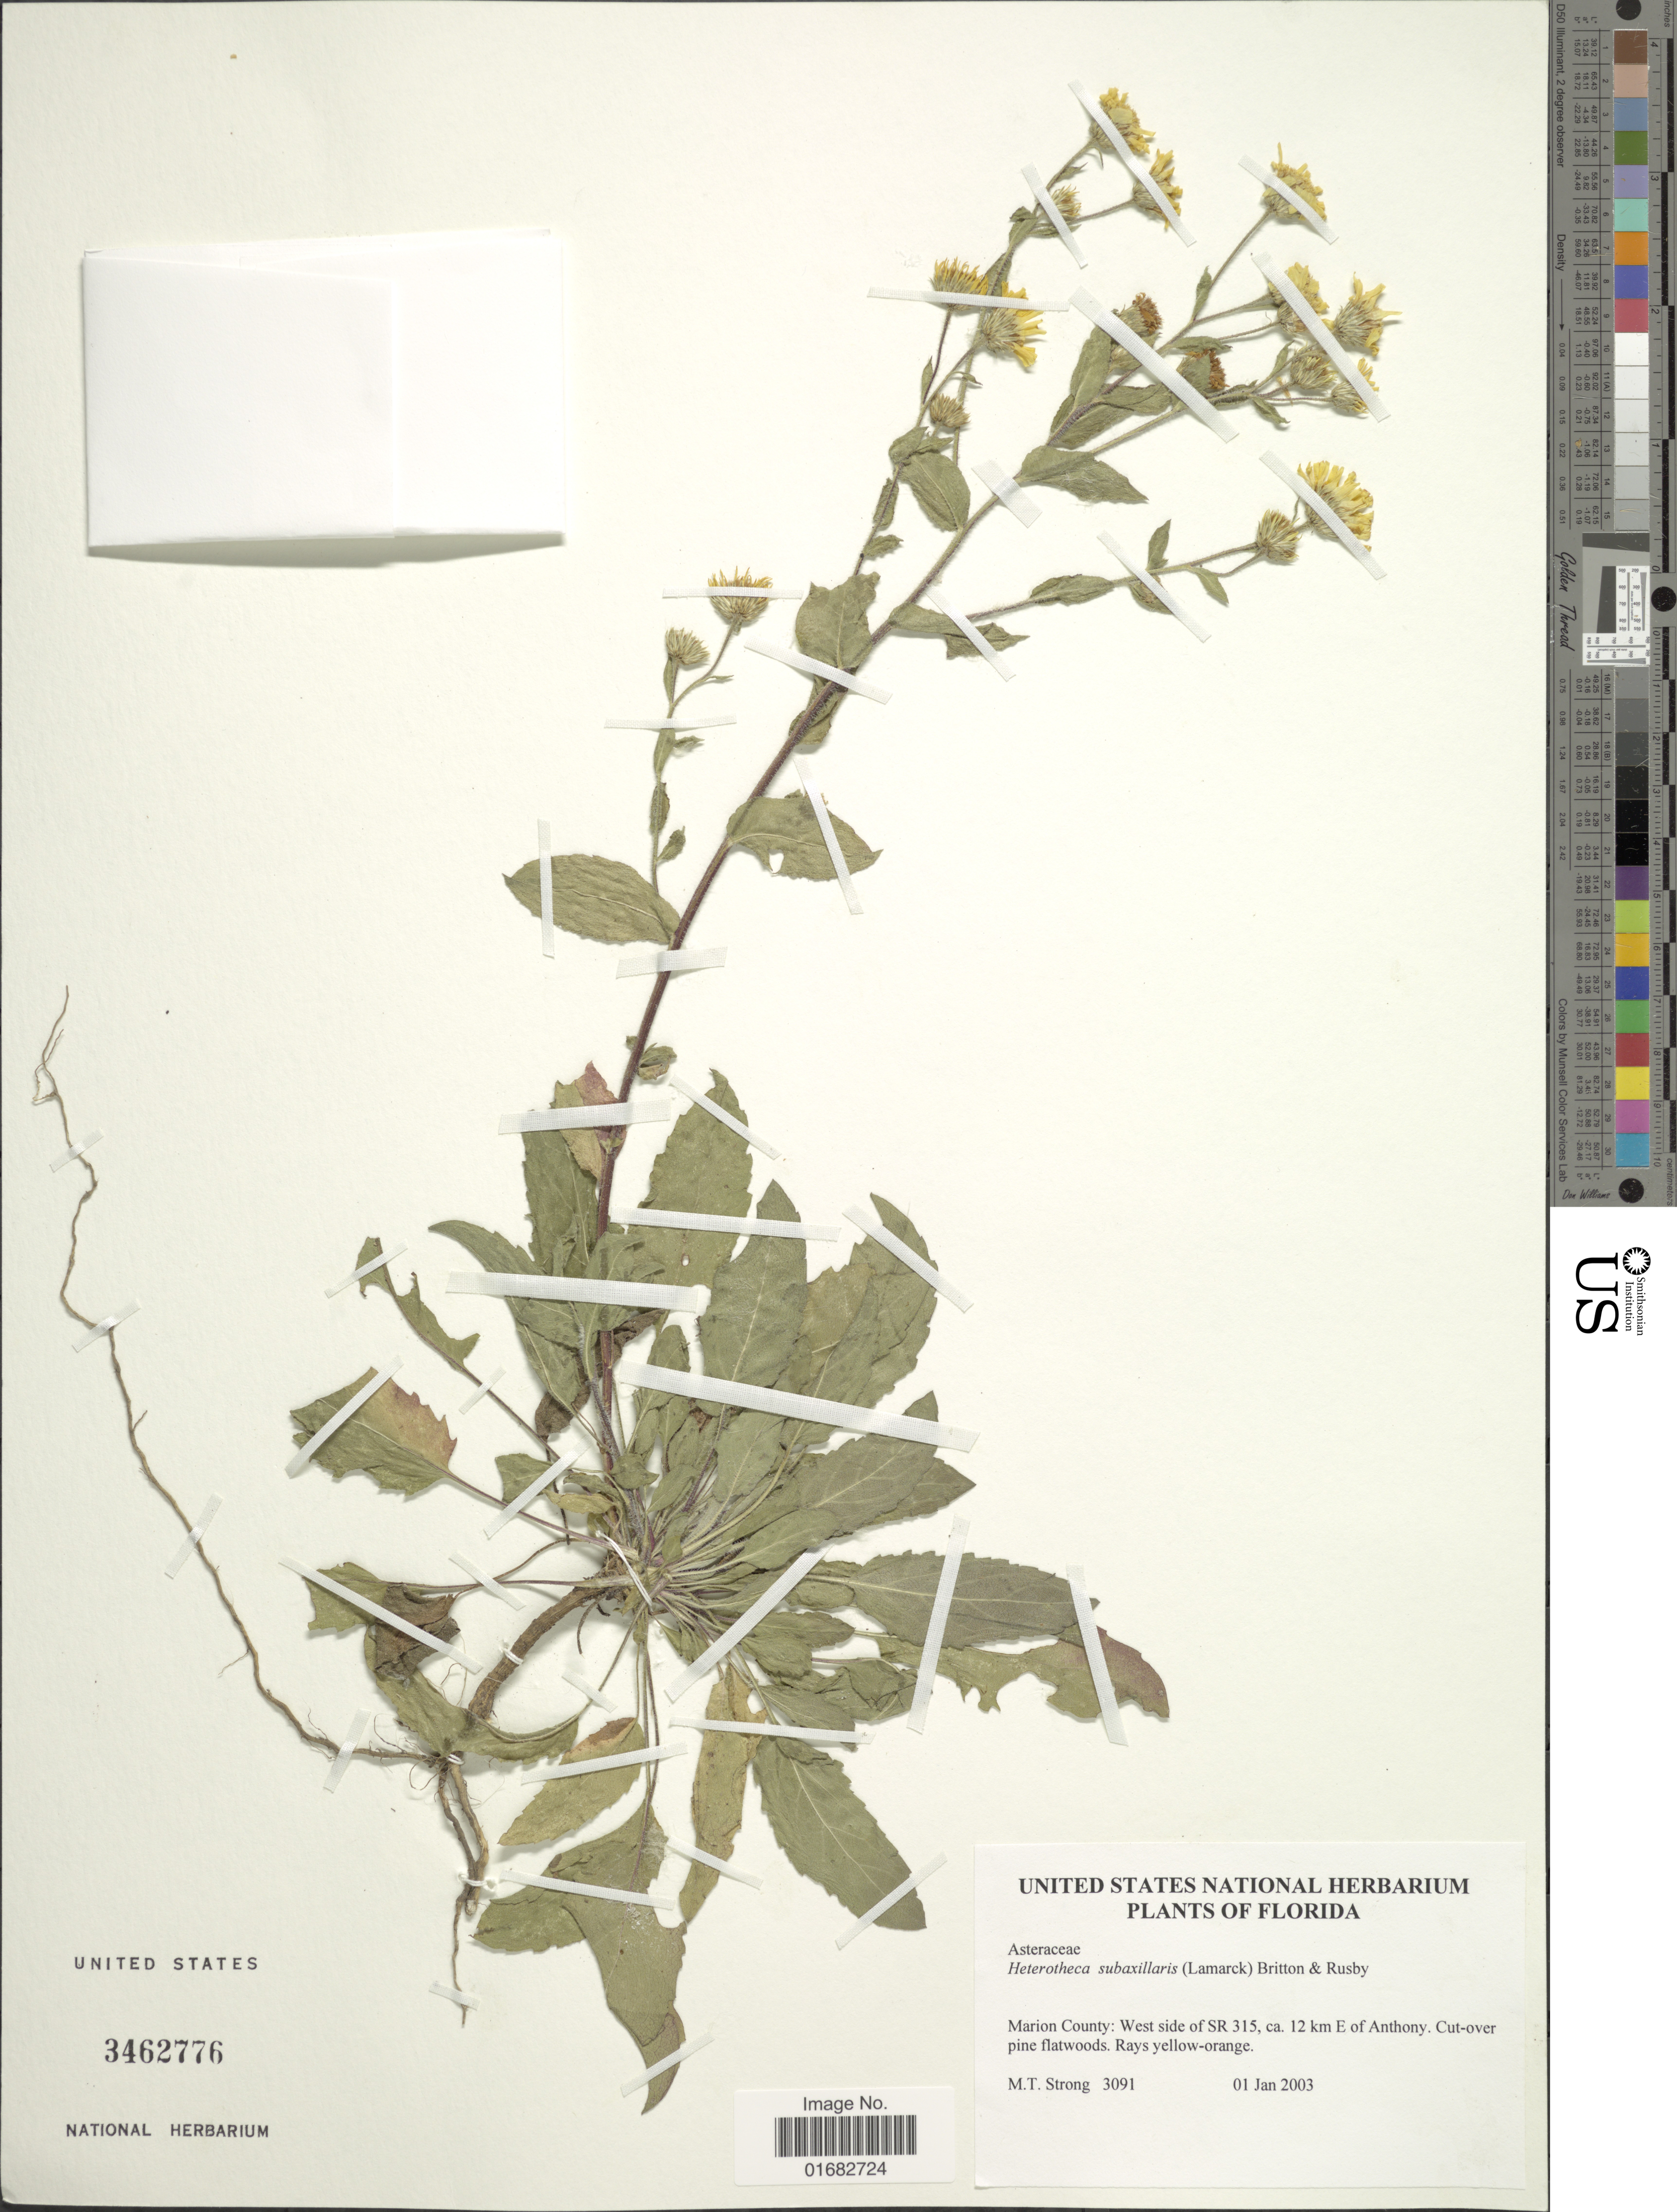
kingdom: Plantae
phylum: Tracheophyta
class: Magnoliopsida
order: Asterales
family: Asteraceae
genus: Heterotheca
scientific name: Heterotheca subaxillaris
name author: (Lam.) Britton & Rusby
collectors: M. T. Strong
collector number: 3091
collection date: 2003-01-01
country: United States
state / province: Florida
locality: Marion County: West side of SR 315, ca. 12 km E of Anthony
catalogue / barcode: US 3462776